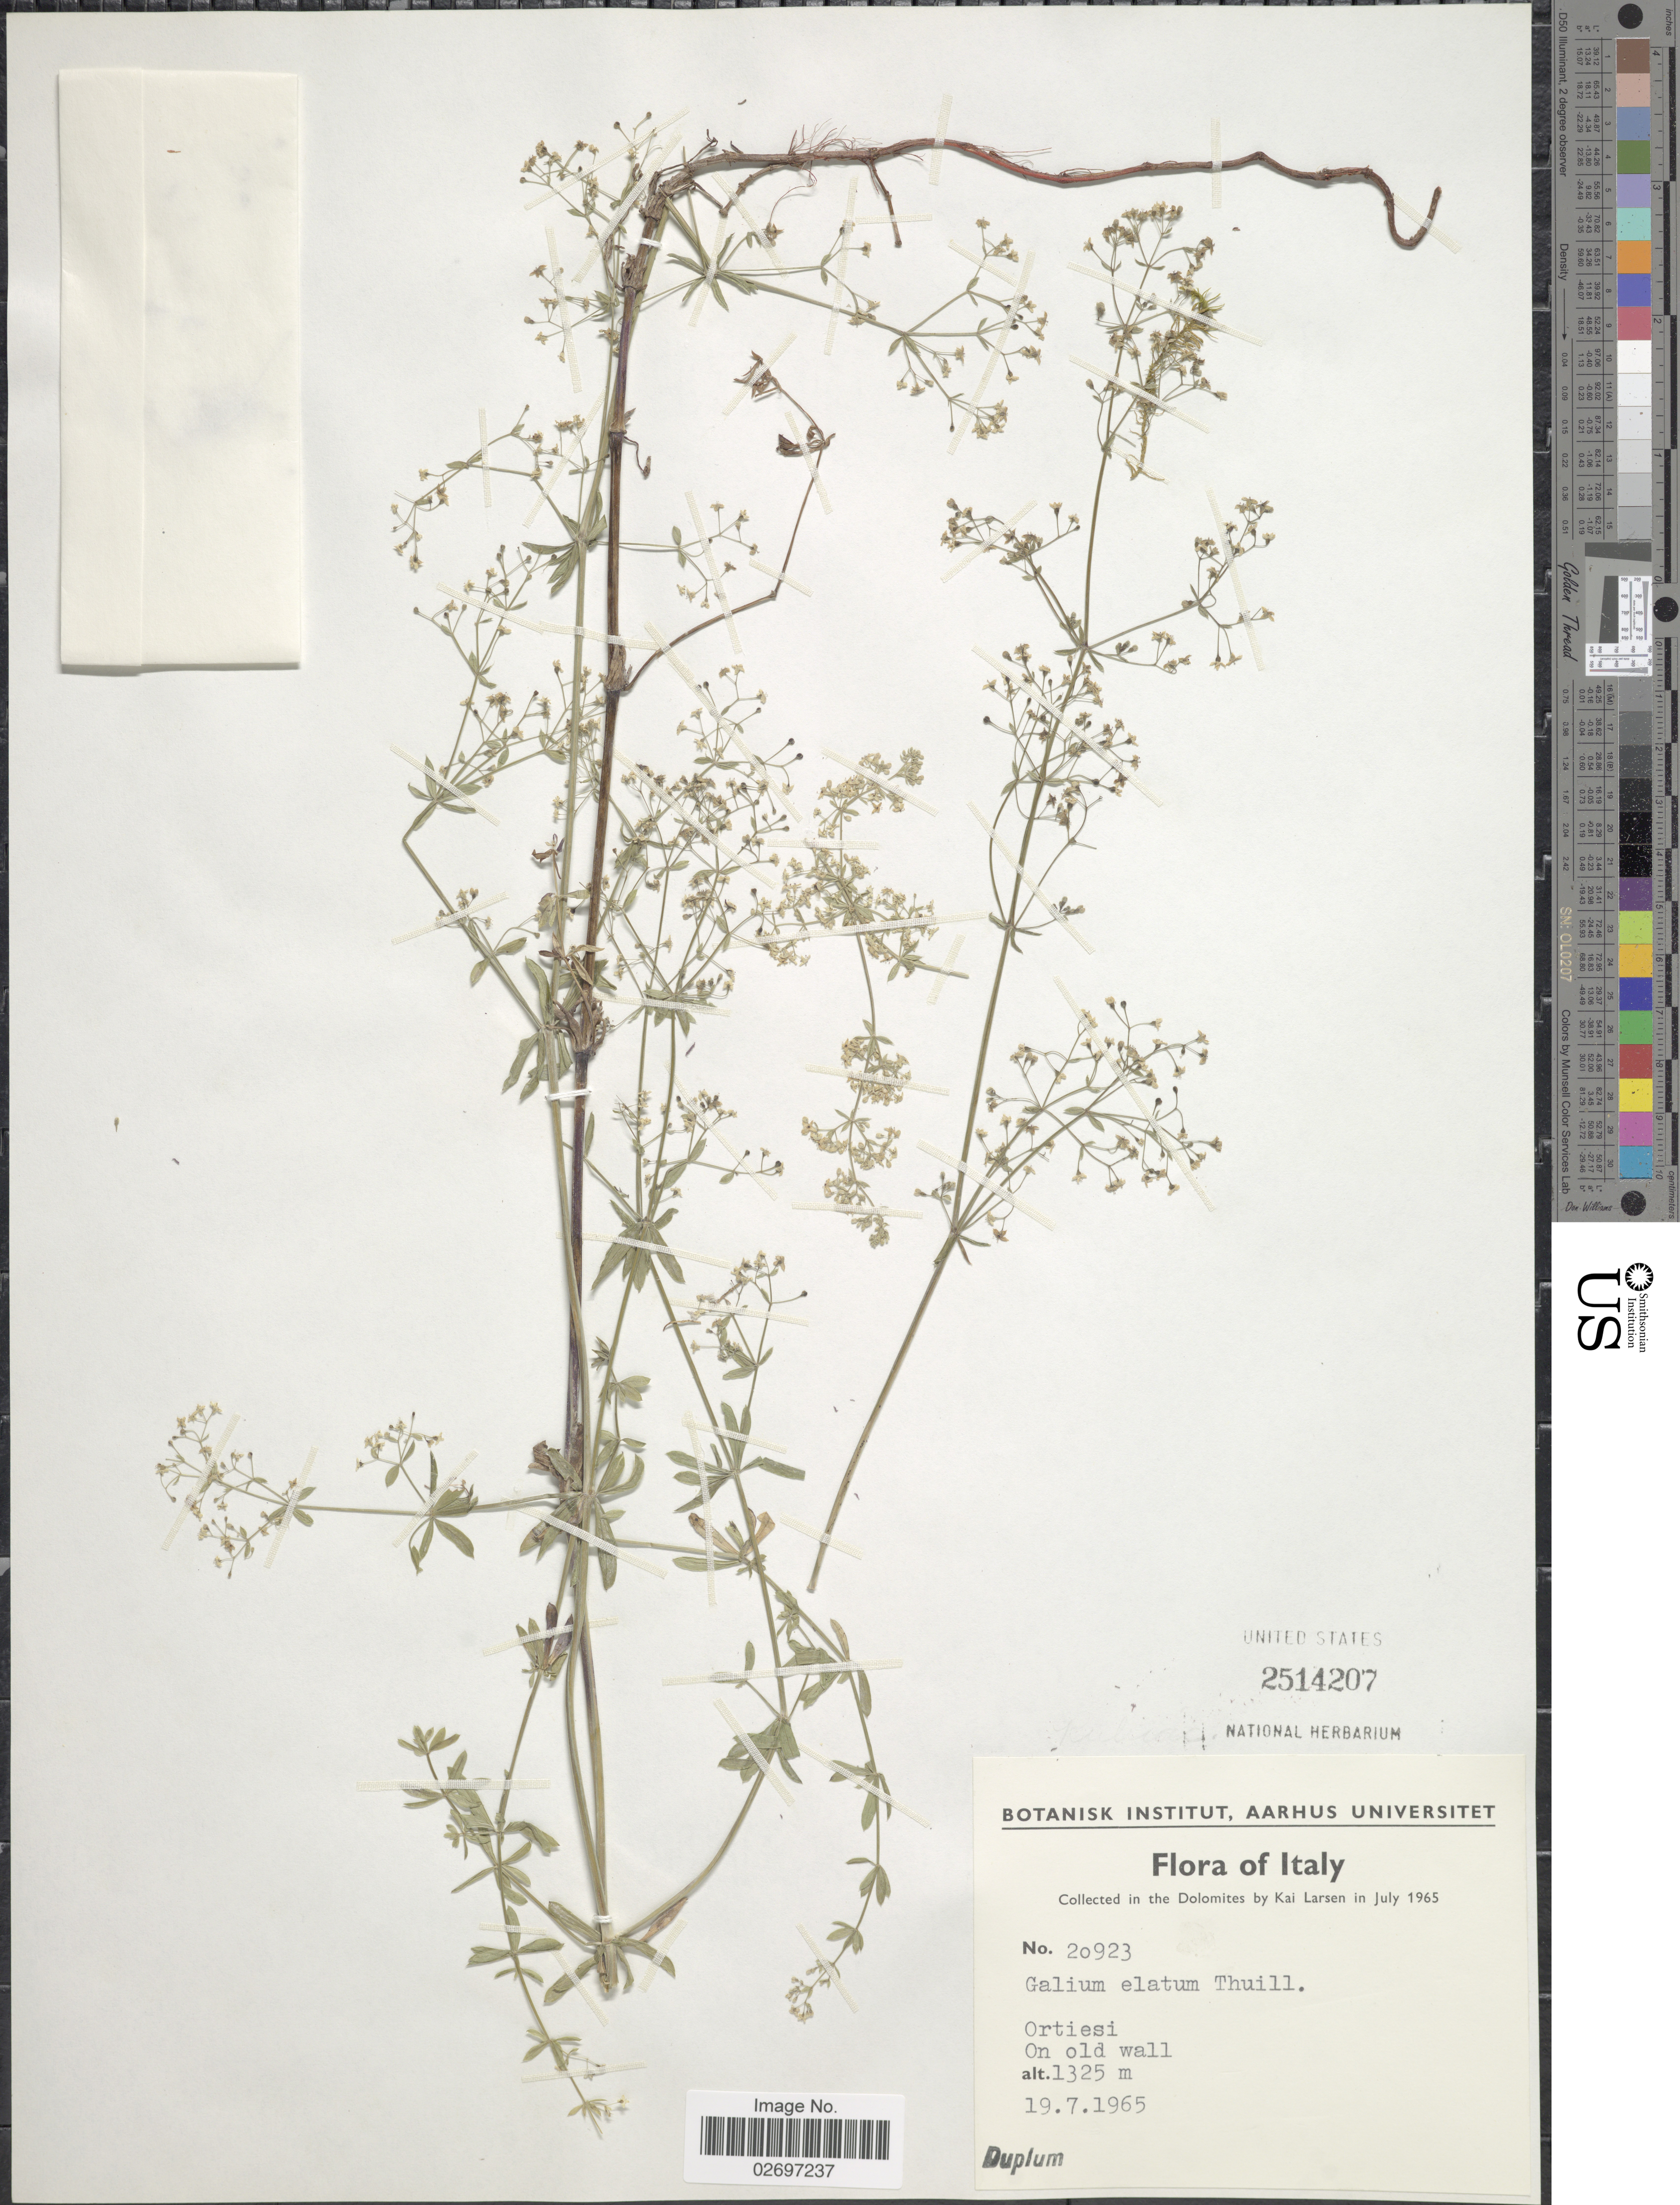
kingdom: Plantae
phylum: Tracheophyta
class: Magnoliopsida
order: Gentianales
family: Rubiaceae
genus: Galium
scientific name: Galium elatum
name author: Thuill.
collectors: K. Larsen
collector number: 20923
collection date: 1965-07-19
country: Italy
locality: Dolomites, Ortiesi, on old wall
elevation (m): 1325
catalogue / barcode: US 2514207